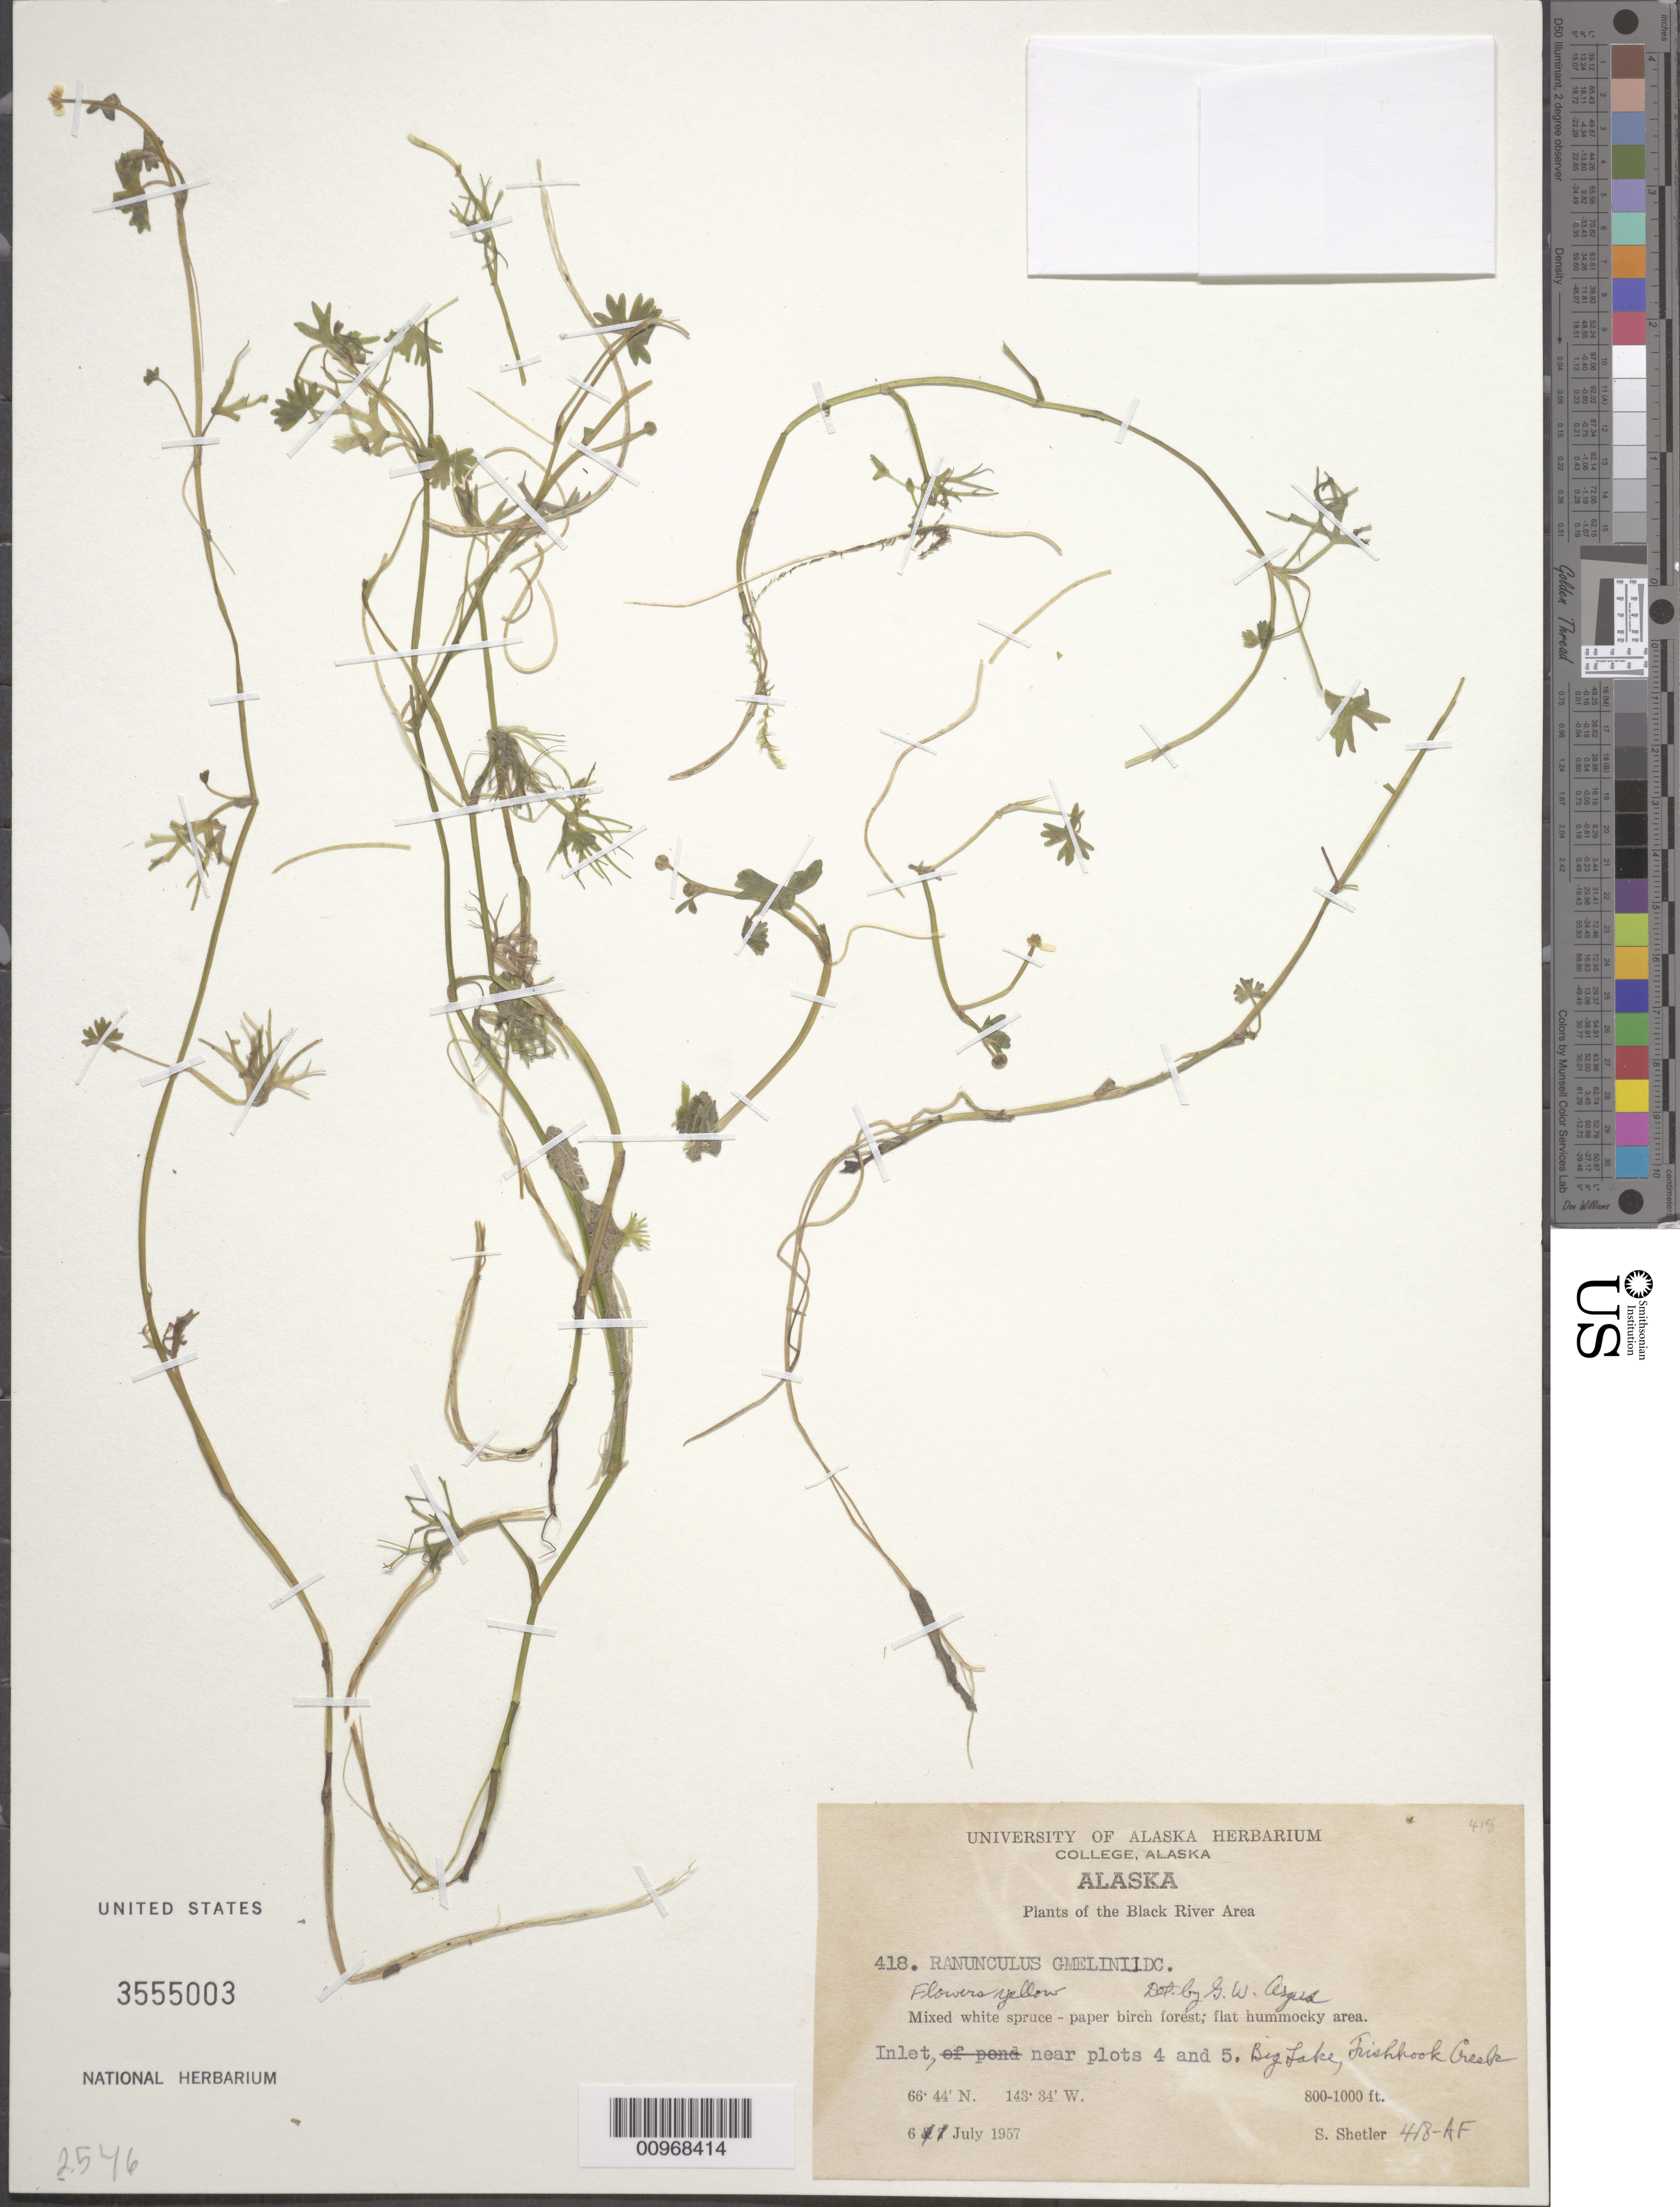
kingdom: Plantae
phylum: Tracheophyta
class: Magnoliopsida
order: Ranunculales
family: Ranunculaceae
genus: Ranunculus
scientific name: Ranunculus gmelinii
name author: DC.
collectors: S. Shetler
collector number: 418-AF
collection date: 1957-07-06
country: United States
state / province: Alaska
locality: The Black River Area. Inlet near plots 4 and 5. Big Lake, Fishhook Creek.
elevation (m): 244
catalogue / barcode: US 3555003